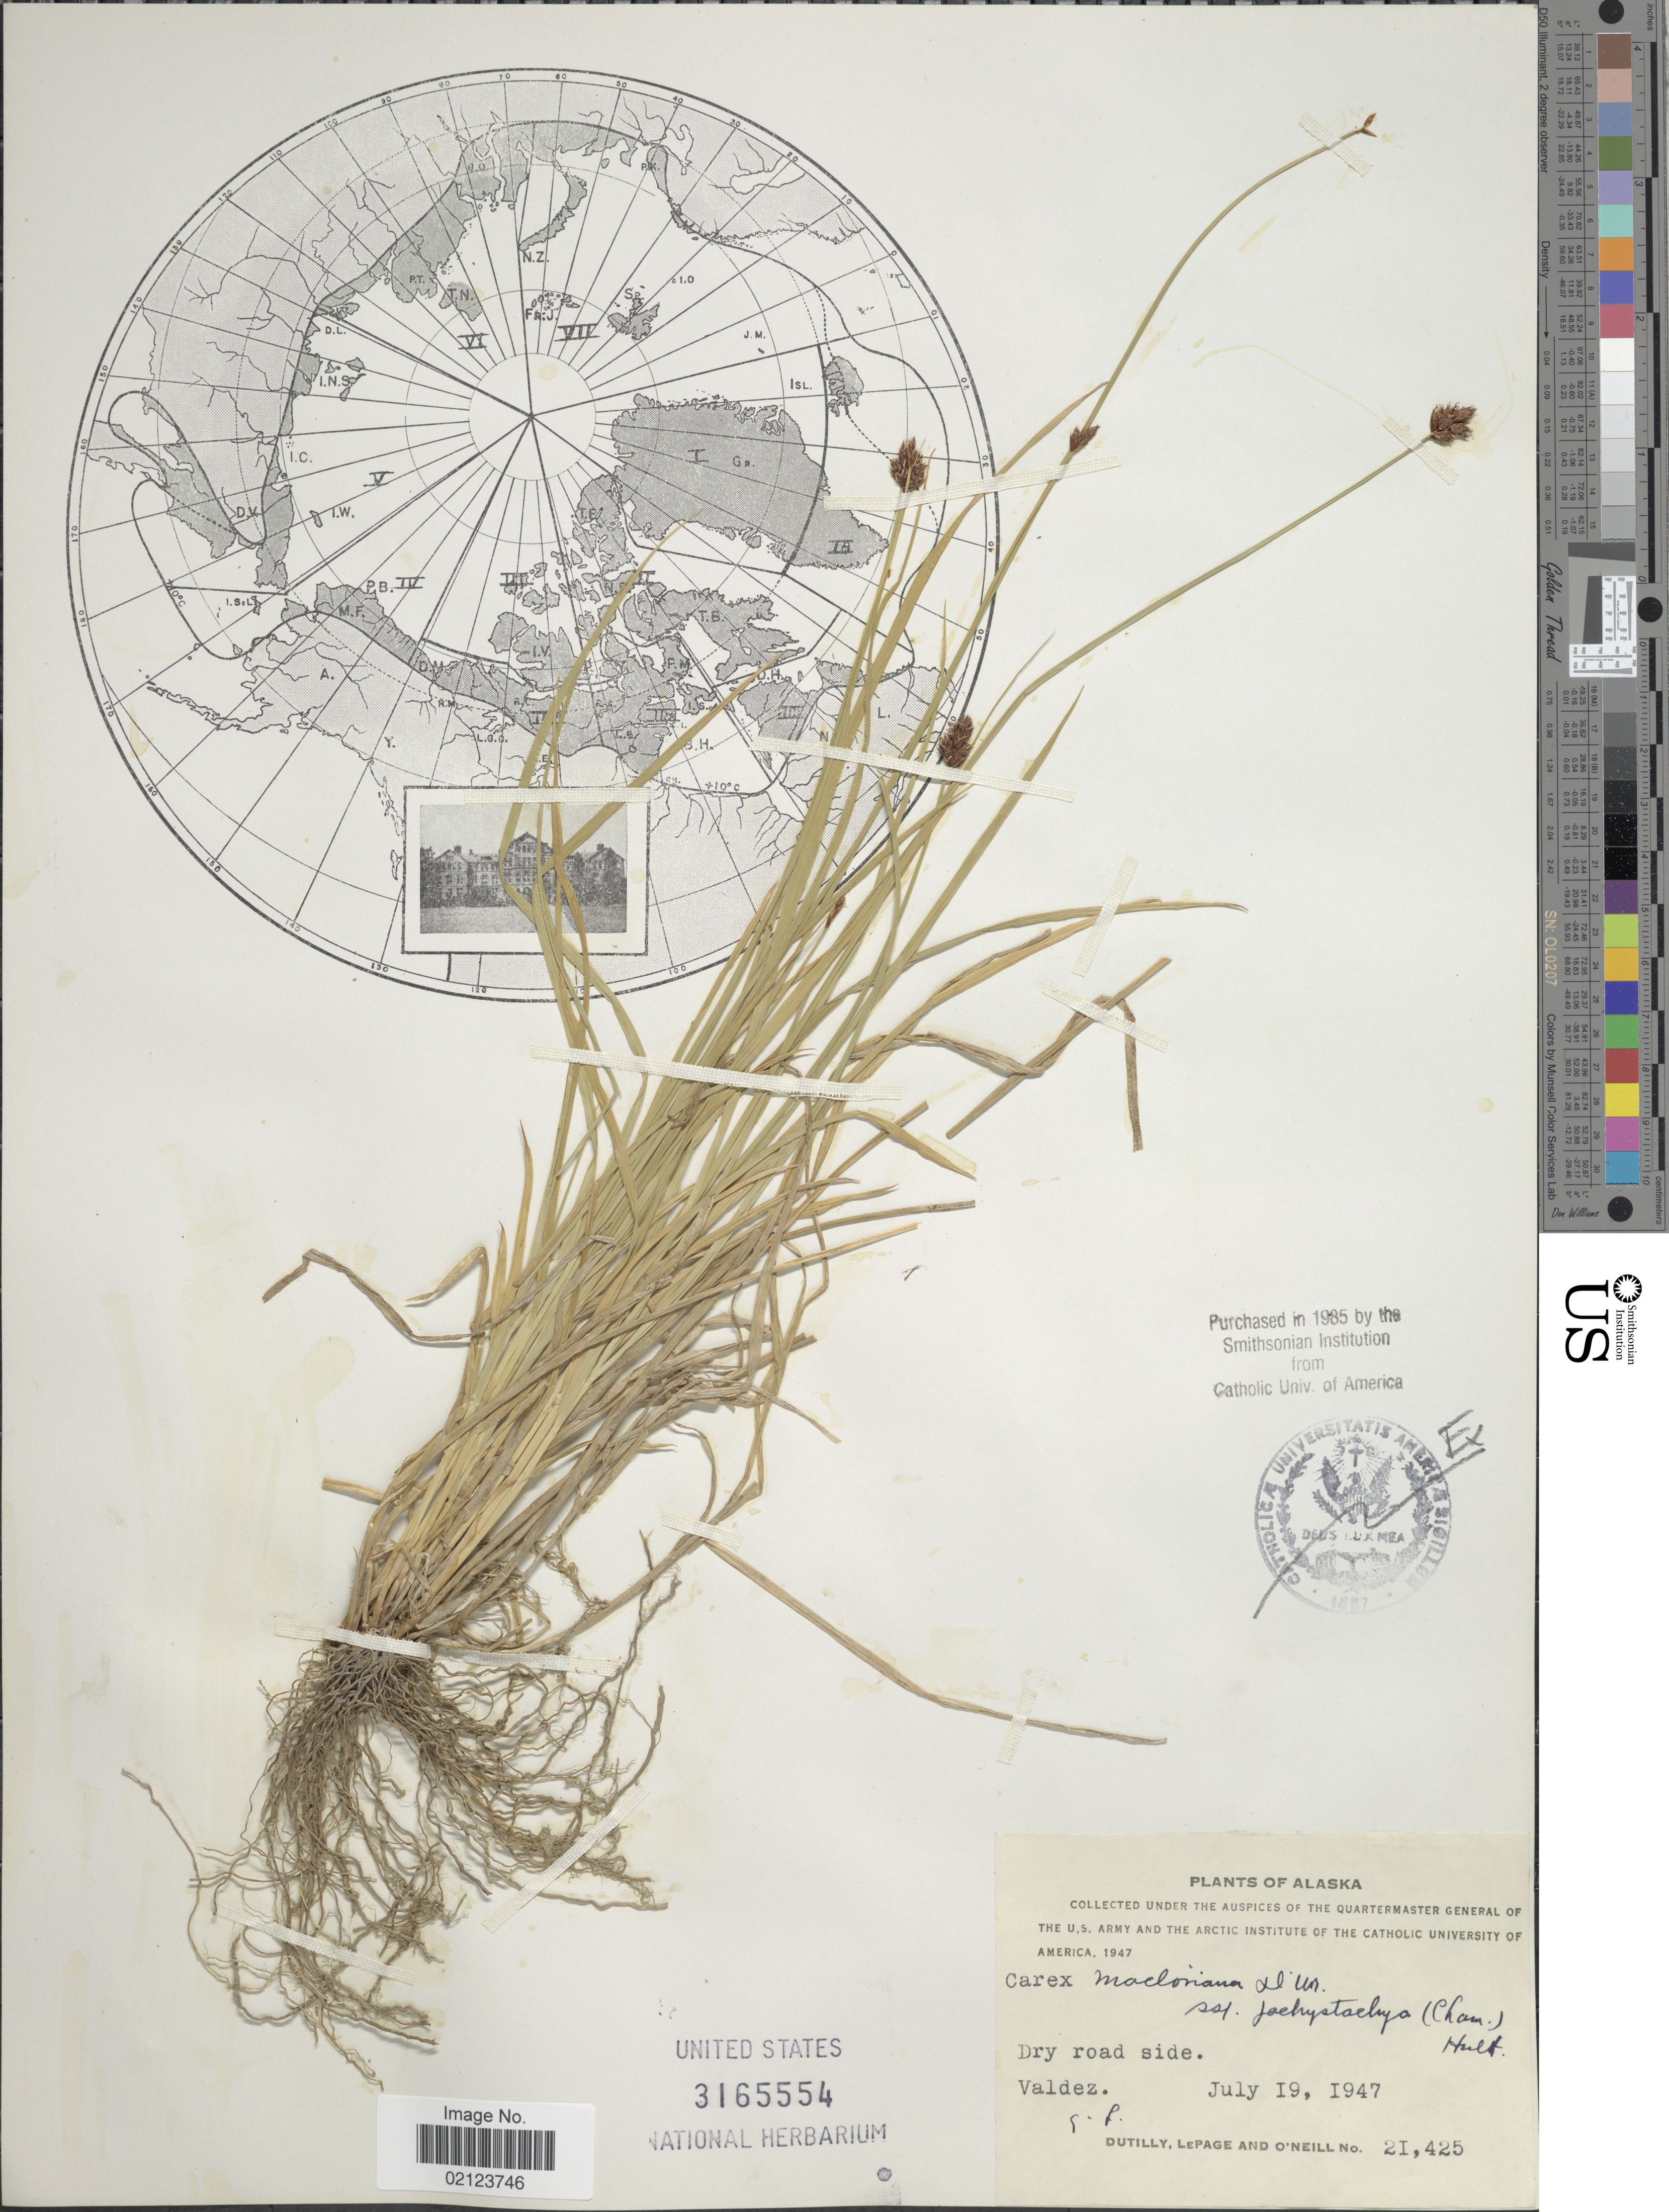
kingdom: Plantae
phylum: Tracheophyta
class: Liliopsida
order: Poales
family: Cyperaceae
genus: Carex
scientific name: Carex macloviana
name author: d'Urv.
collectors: -. Dutilly, -. LePage & -. O'Neill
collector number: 21425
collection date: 1947-07-19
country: United States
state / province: Alaska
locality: Dry road side. Valdez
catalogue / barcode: US 3165554